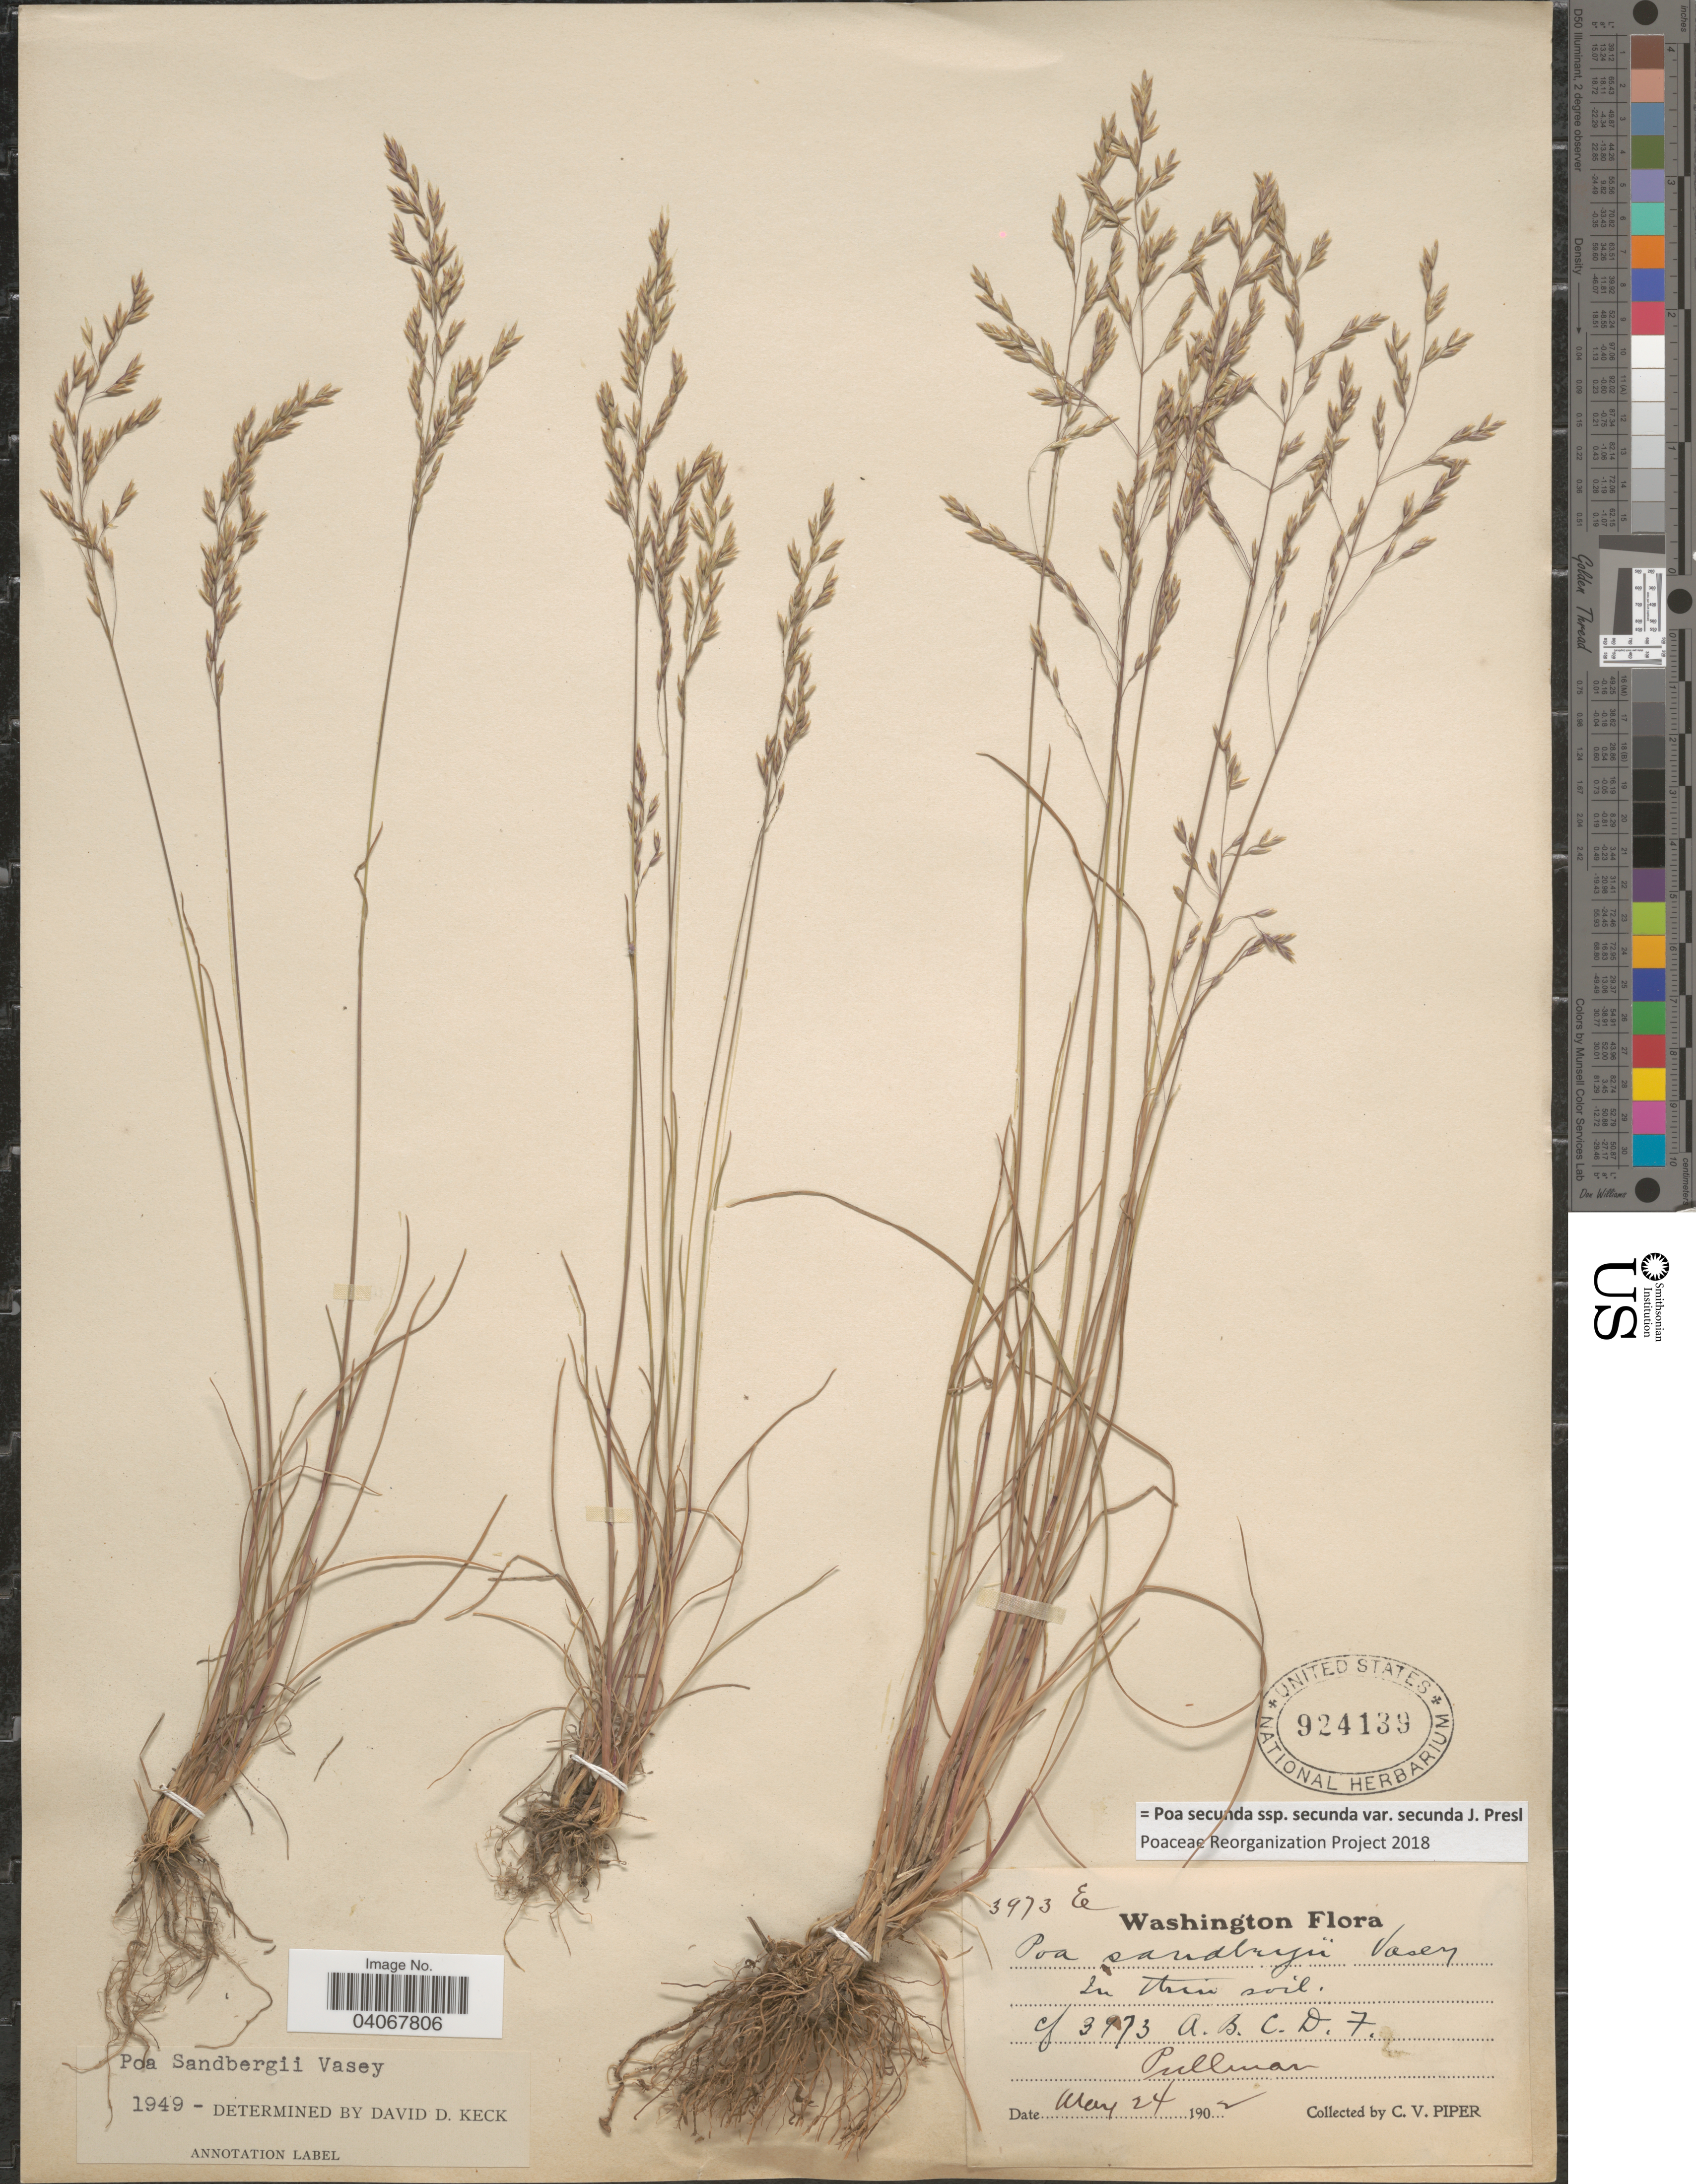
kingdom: Plantae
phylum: Tracheophyta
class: Liliopsida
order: Poales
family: Poaceae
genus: Poa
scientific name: Poa secunda subsp. secunda var. secunda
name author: J. Presl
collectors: C. V. Piper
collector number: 3973Ee*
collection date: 1902-05-24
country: United States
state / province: Washington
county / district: Whitman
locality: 3973 A.B.C.D.7. Pullman.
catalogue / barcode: US 924139